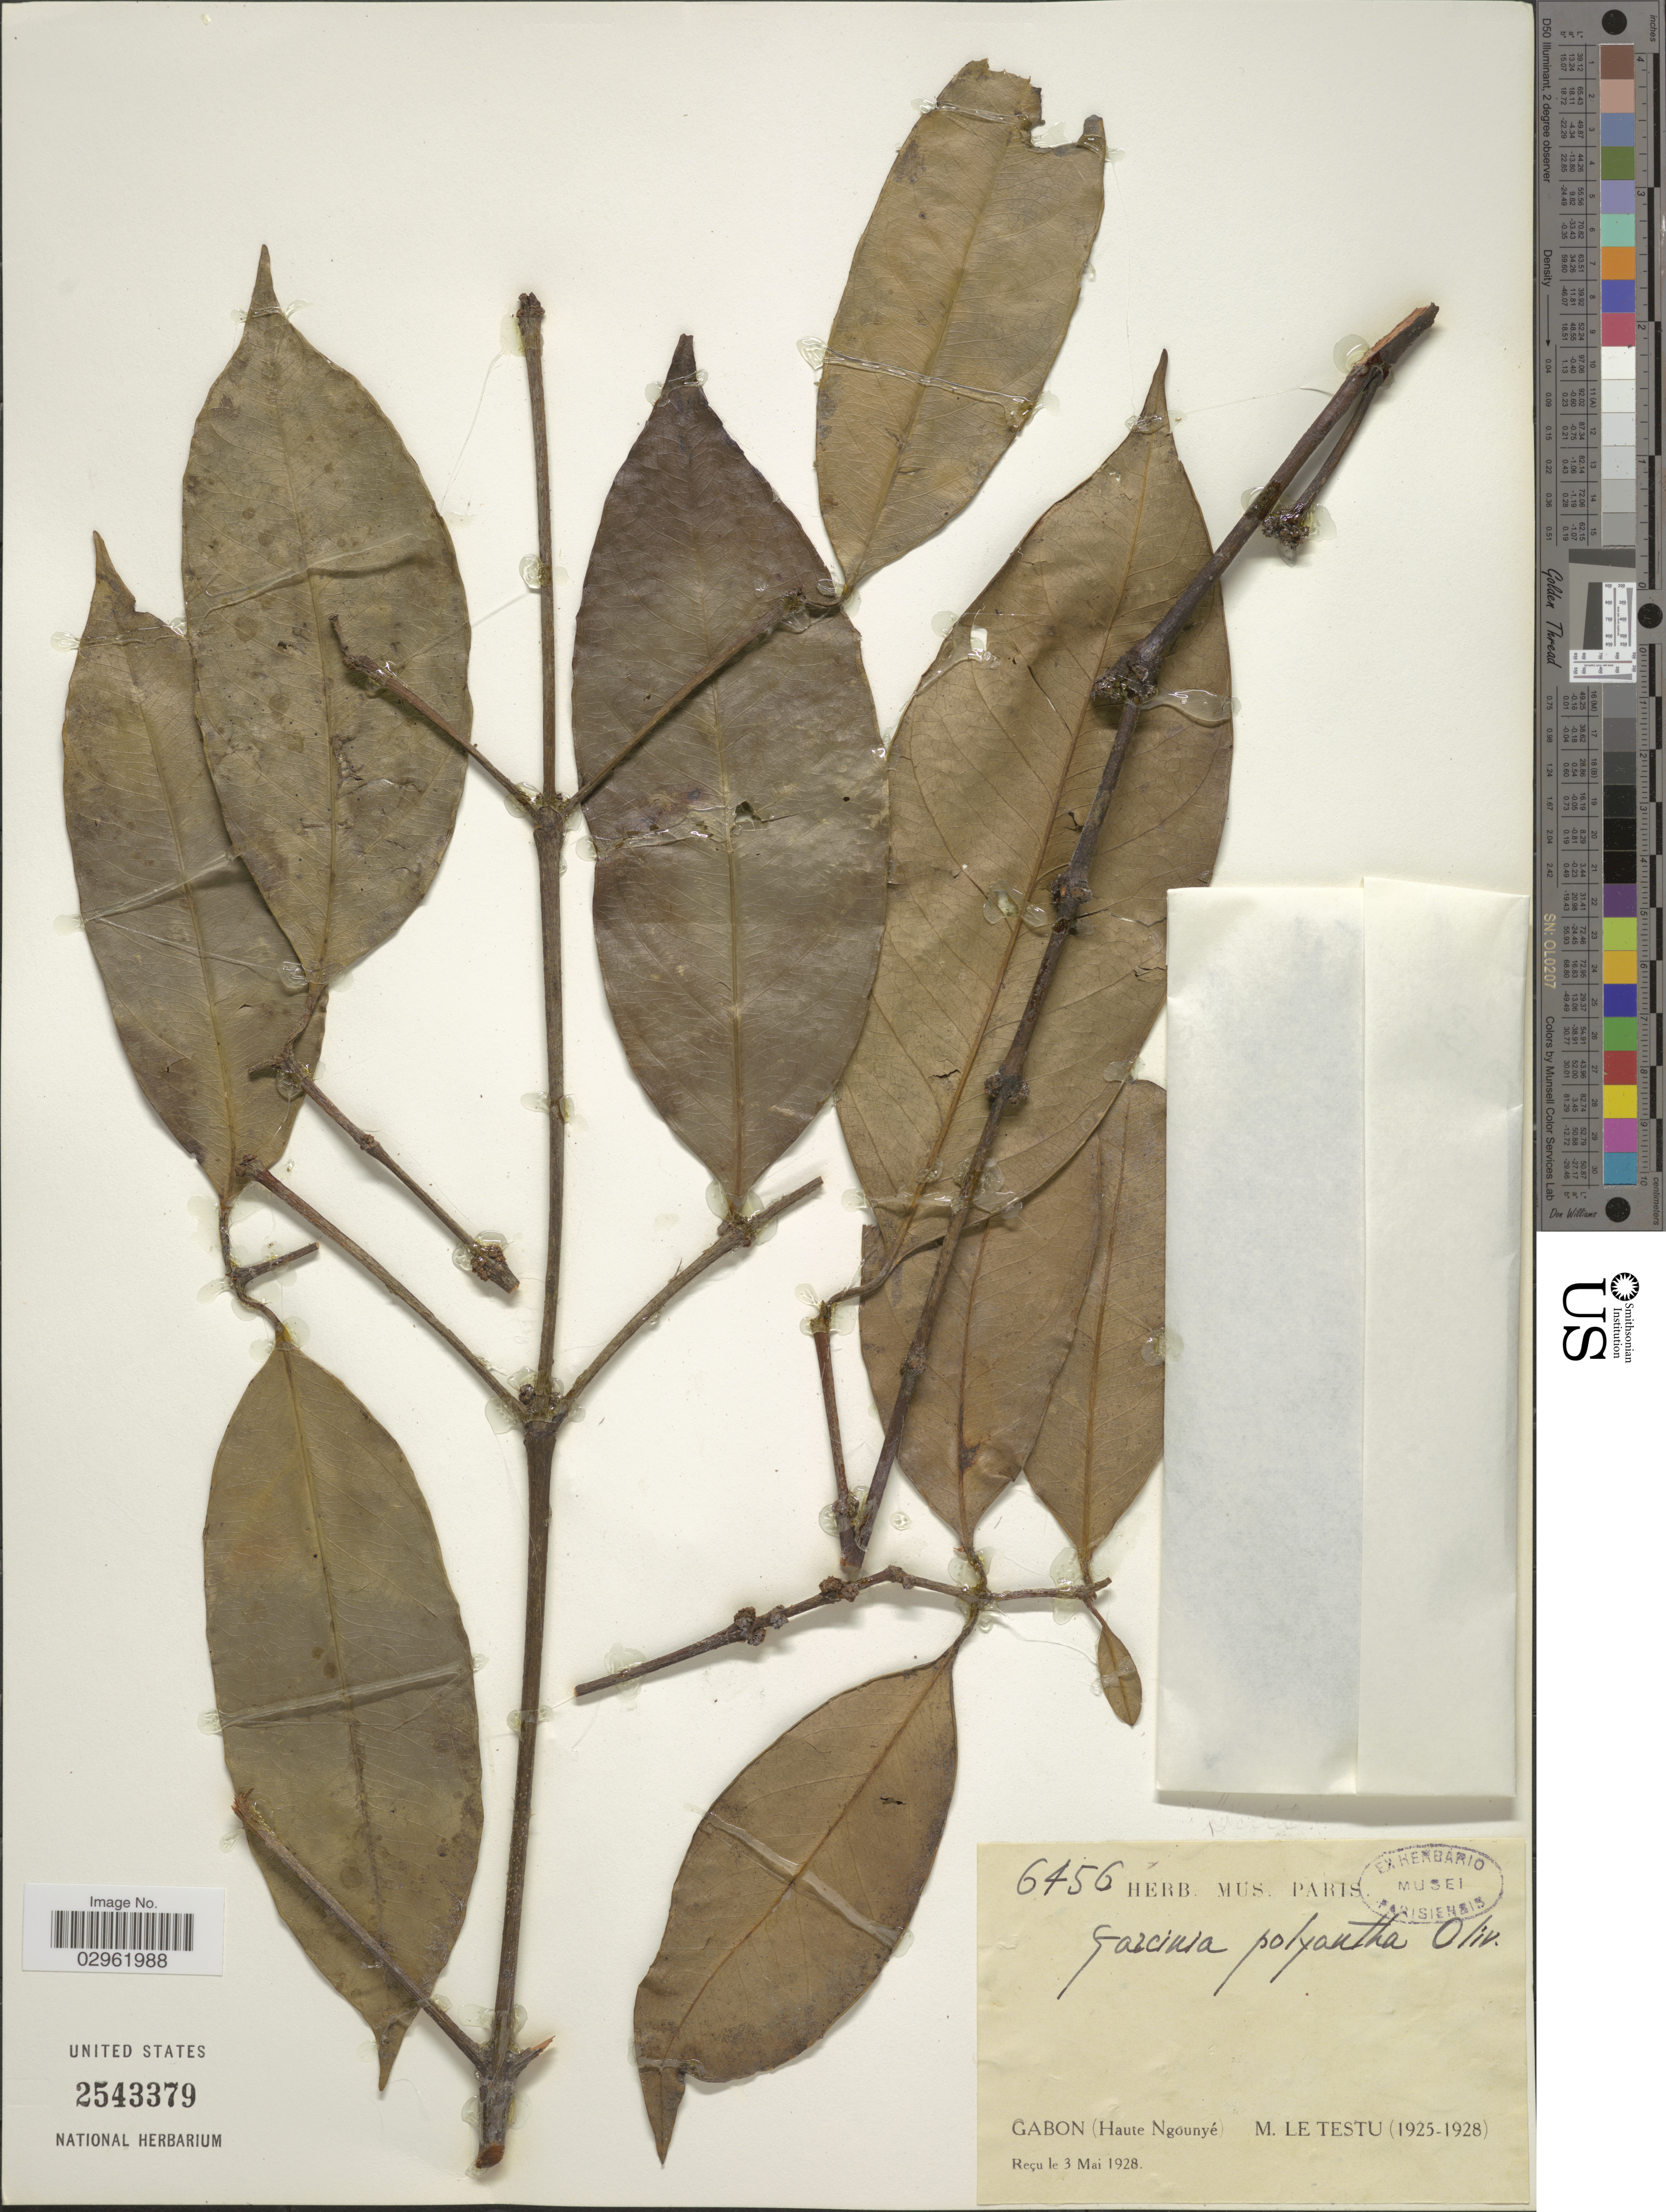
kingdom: Plantae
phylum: Tracheophyta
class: Magnoliopsida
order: Malpighiales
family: Clusiaceae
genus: Garcinia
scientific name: Garcinia polyantha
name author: Oliv.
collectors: M. Le Testu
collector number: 6456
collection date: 1925/1928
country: Gabon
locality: Haute Ngounyé.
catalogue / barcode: US 2543379